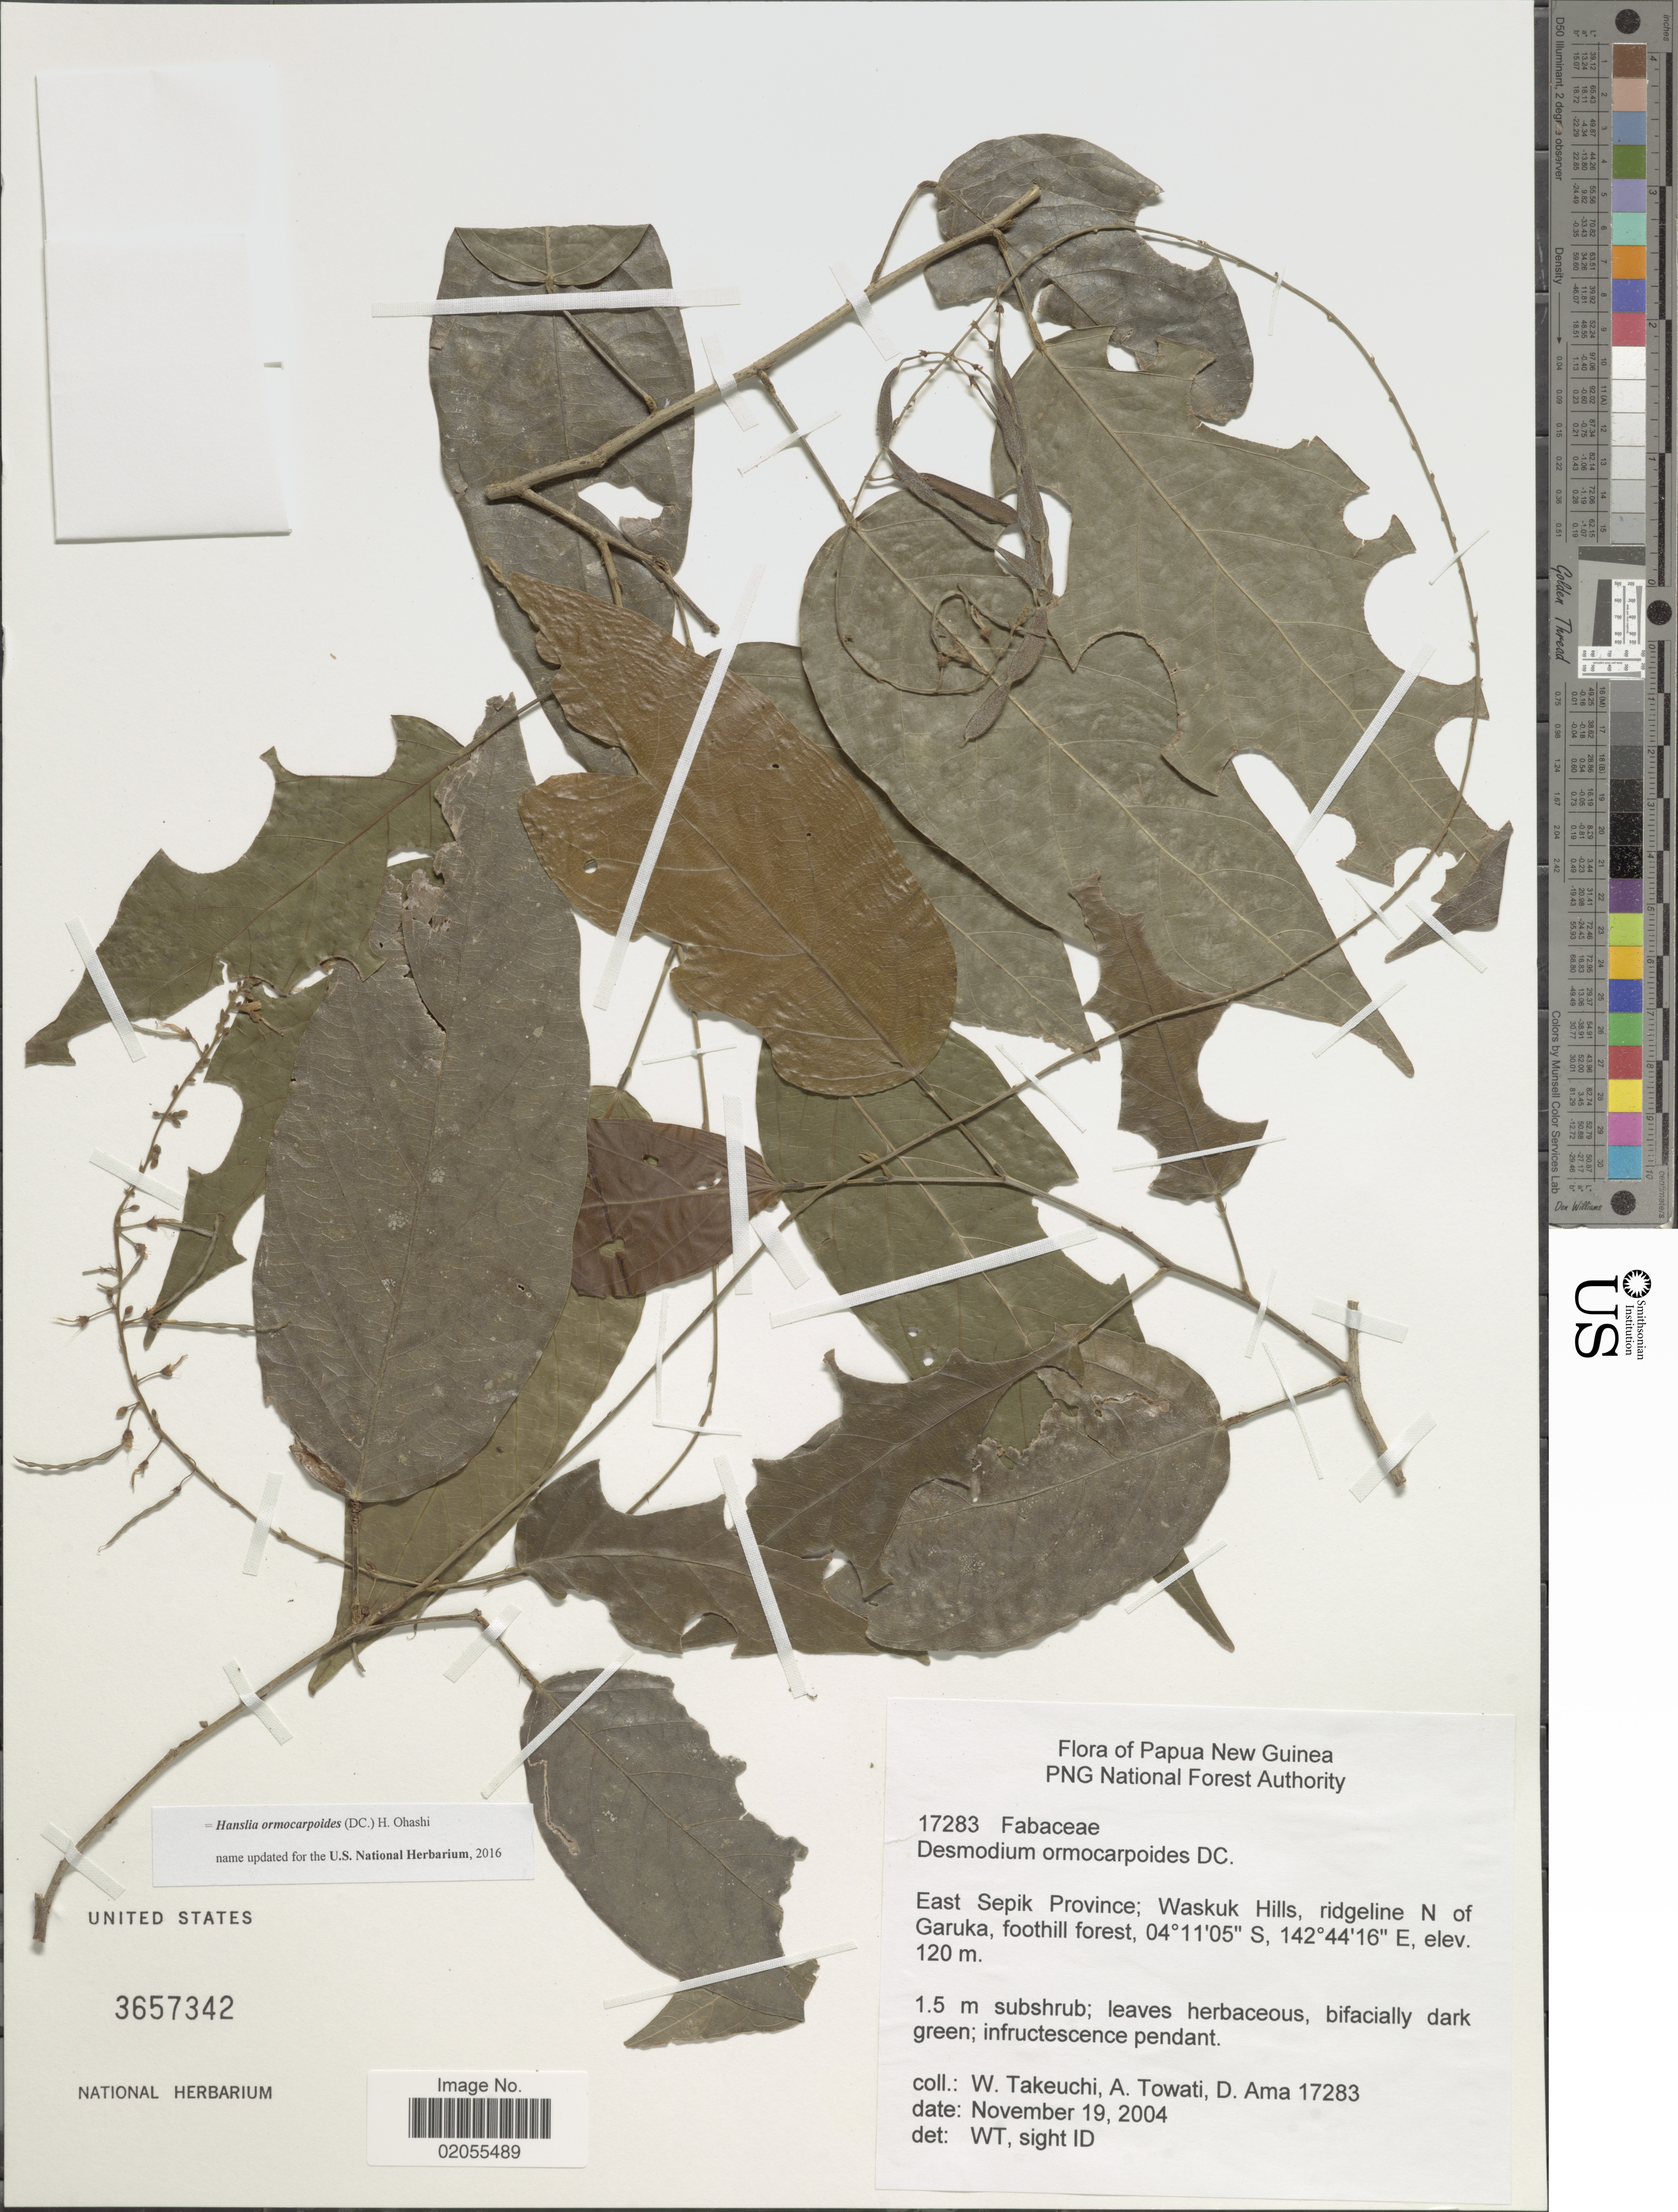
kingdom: Plantae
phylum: Tracheophyta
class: Magnoliopsida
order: Fabales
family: Fabaceae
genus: Hanslia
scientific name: Hanslia ormocarpoides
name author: (DC.) H. Ohashi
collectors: W. Takeuchi & D. Ama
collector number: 17283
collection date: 2004-11-19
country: Papua New Guinea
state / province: East Sepik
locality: Waskuk Hills, ridgeline N of Garuka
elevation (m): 120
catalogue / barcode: US 3657342